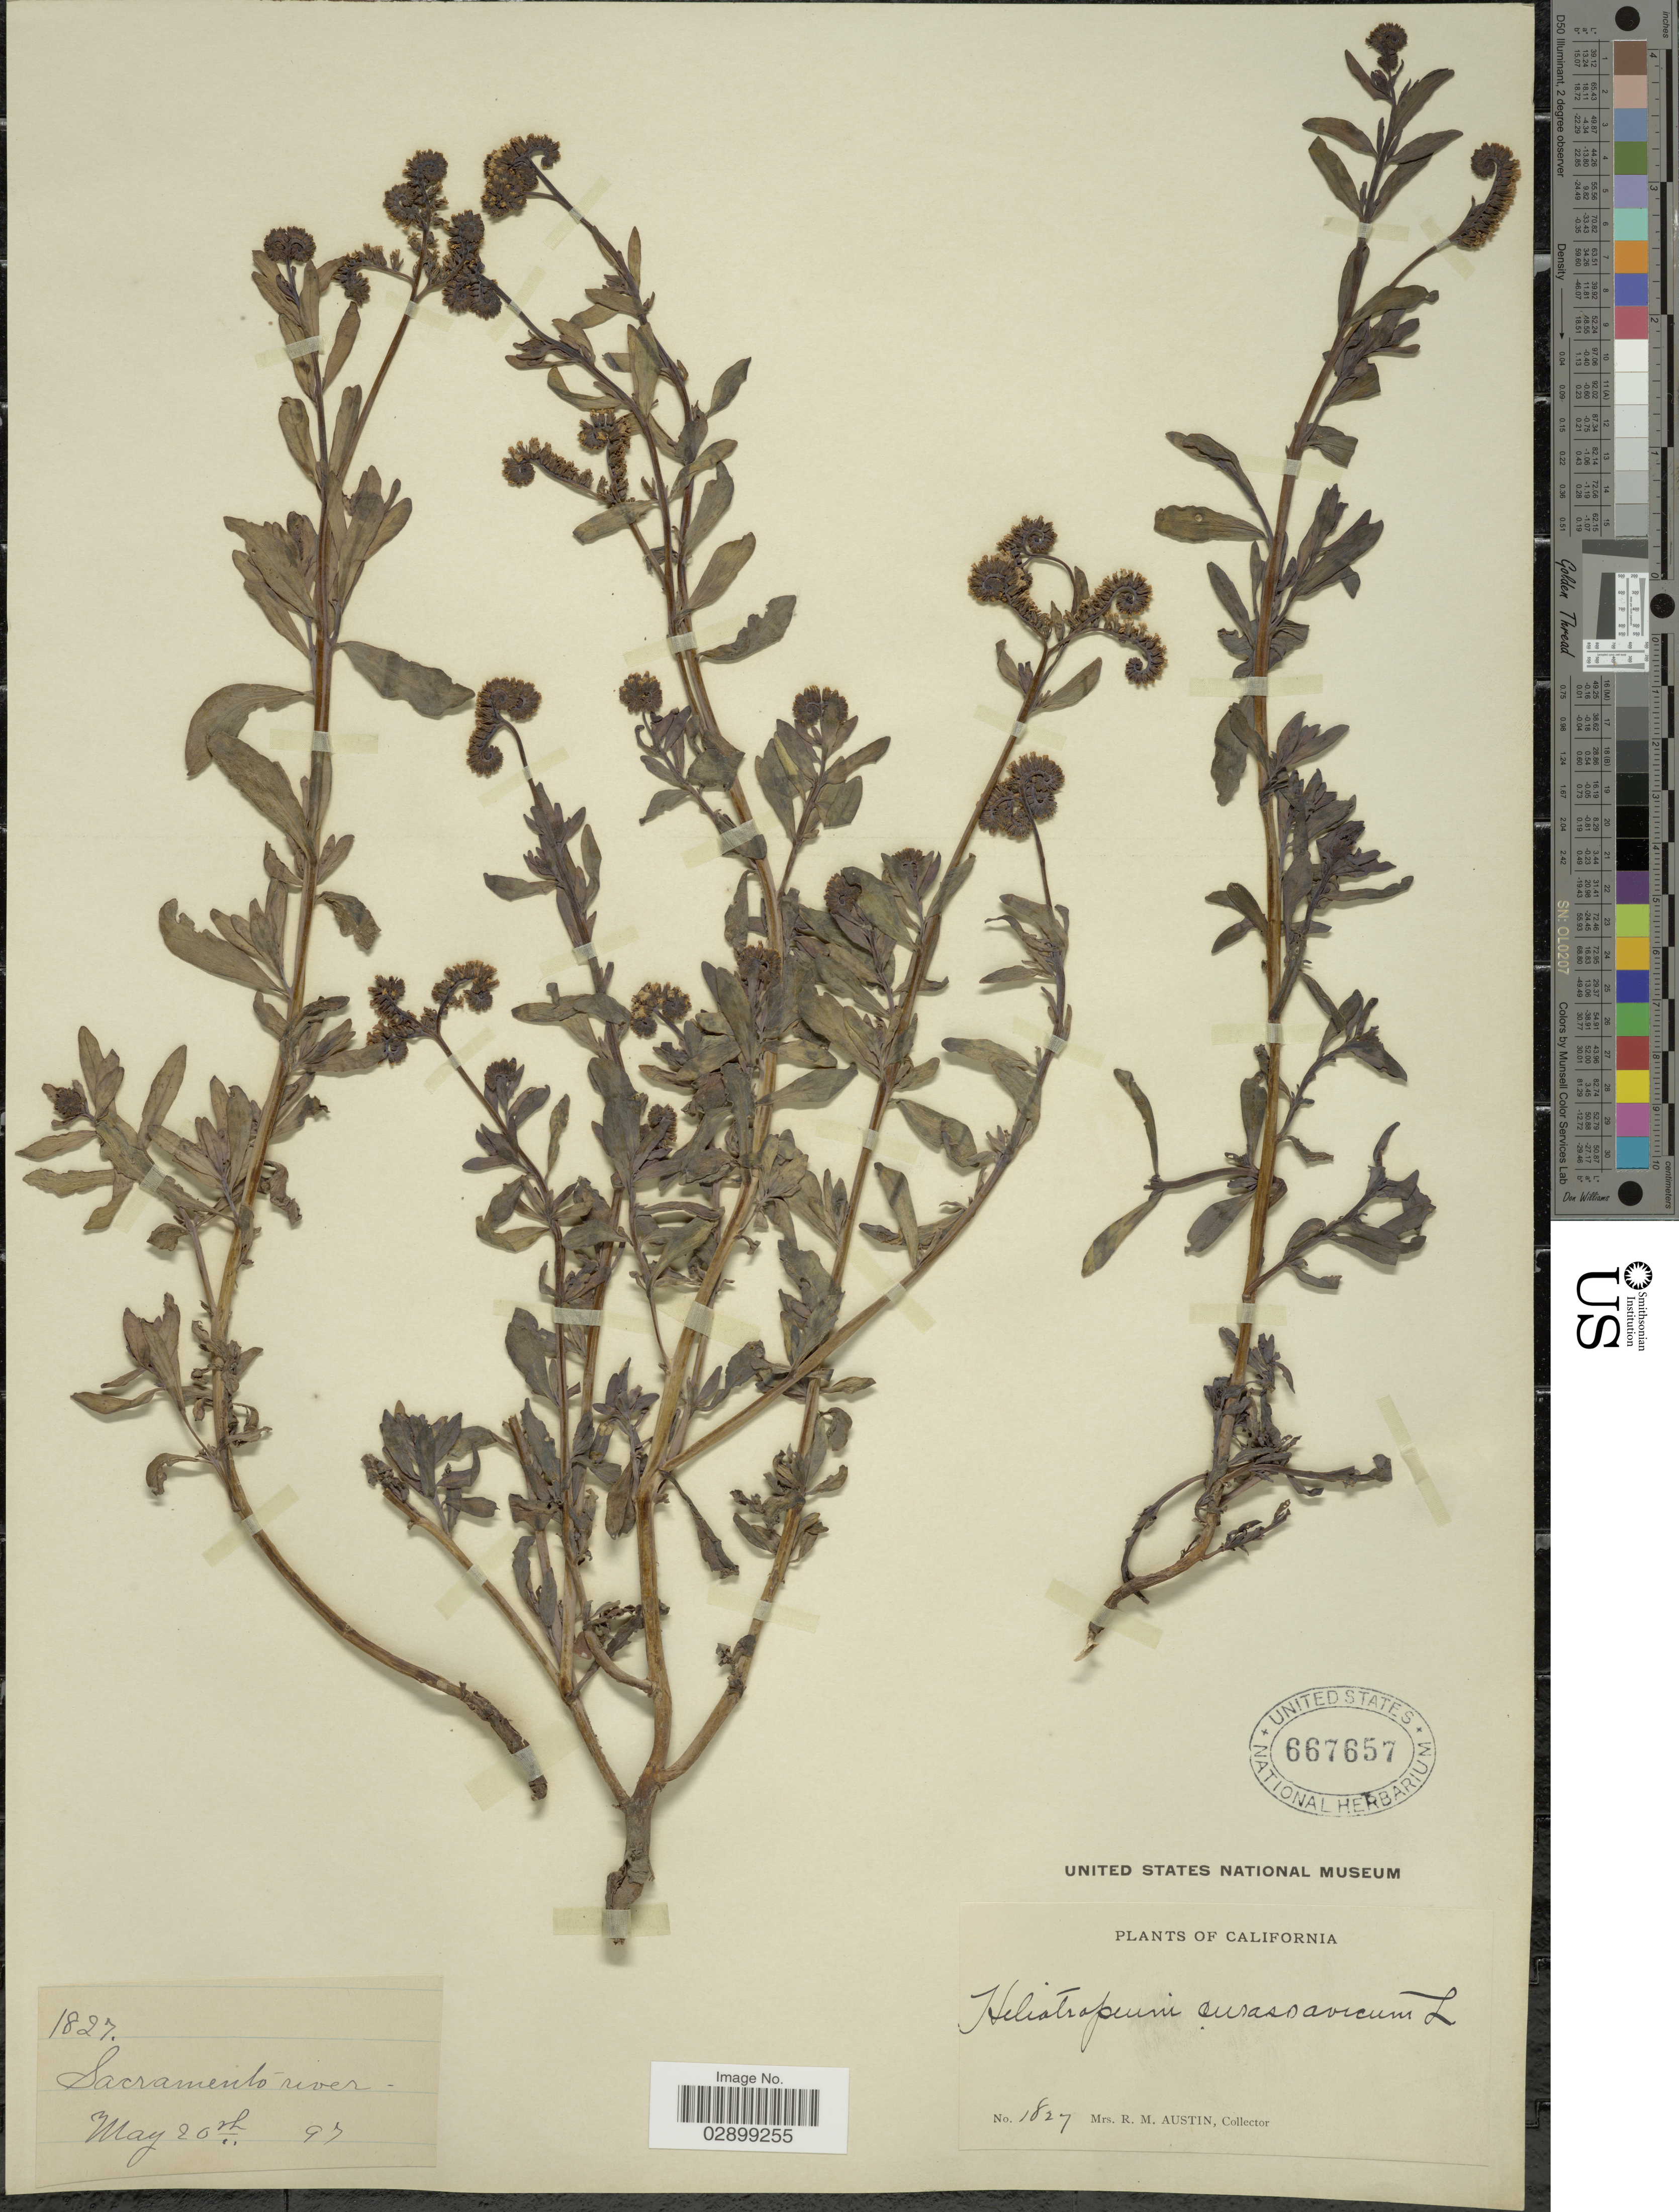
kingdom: Plantae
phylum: Tracheophyta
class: Magnoliopsida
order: Boraginales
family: Heliotropiaceae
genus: Heliotropium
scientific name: Heliotropium curassavicum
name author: L.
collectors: R. Austin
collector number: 1827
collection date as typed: Transcribed d/m/y: 20/5/97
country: United States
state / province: California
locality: Sacramento river.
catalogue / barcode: US 667657